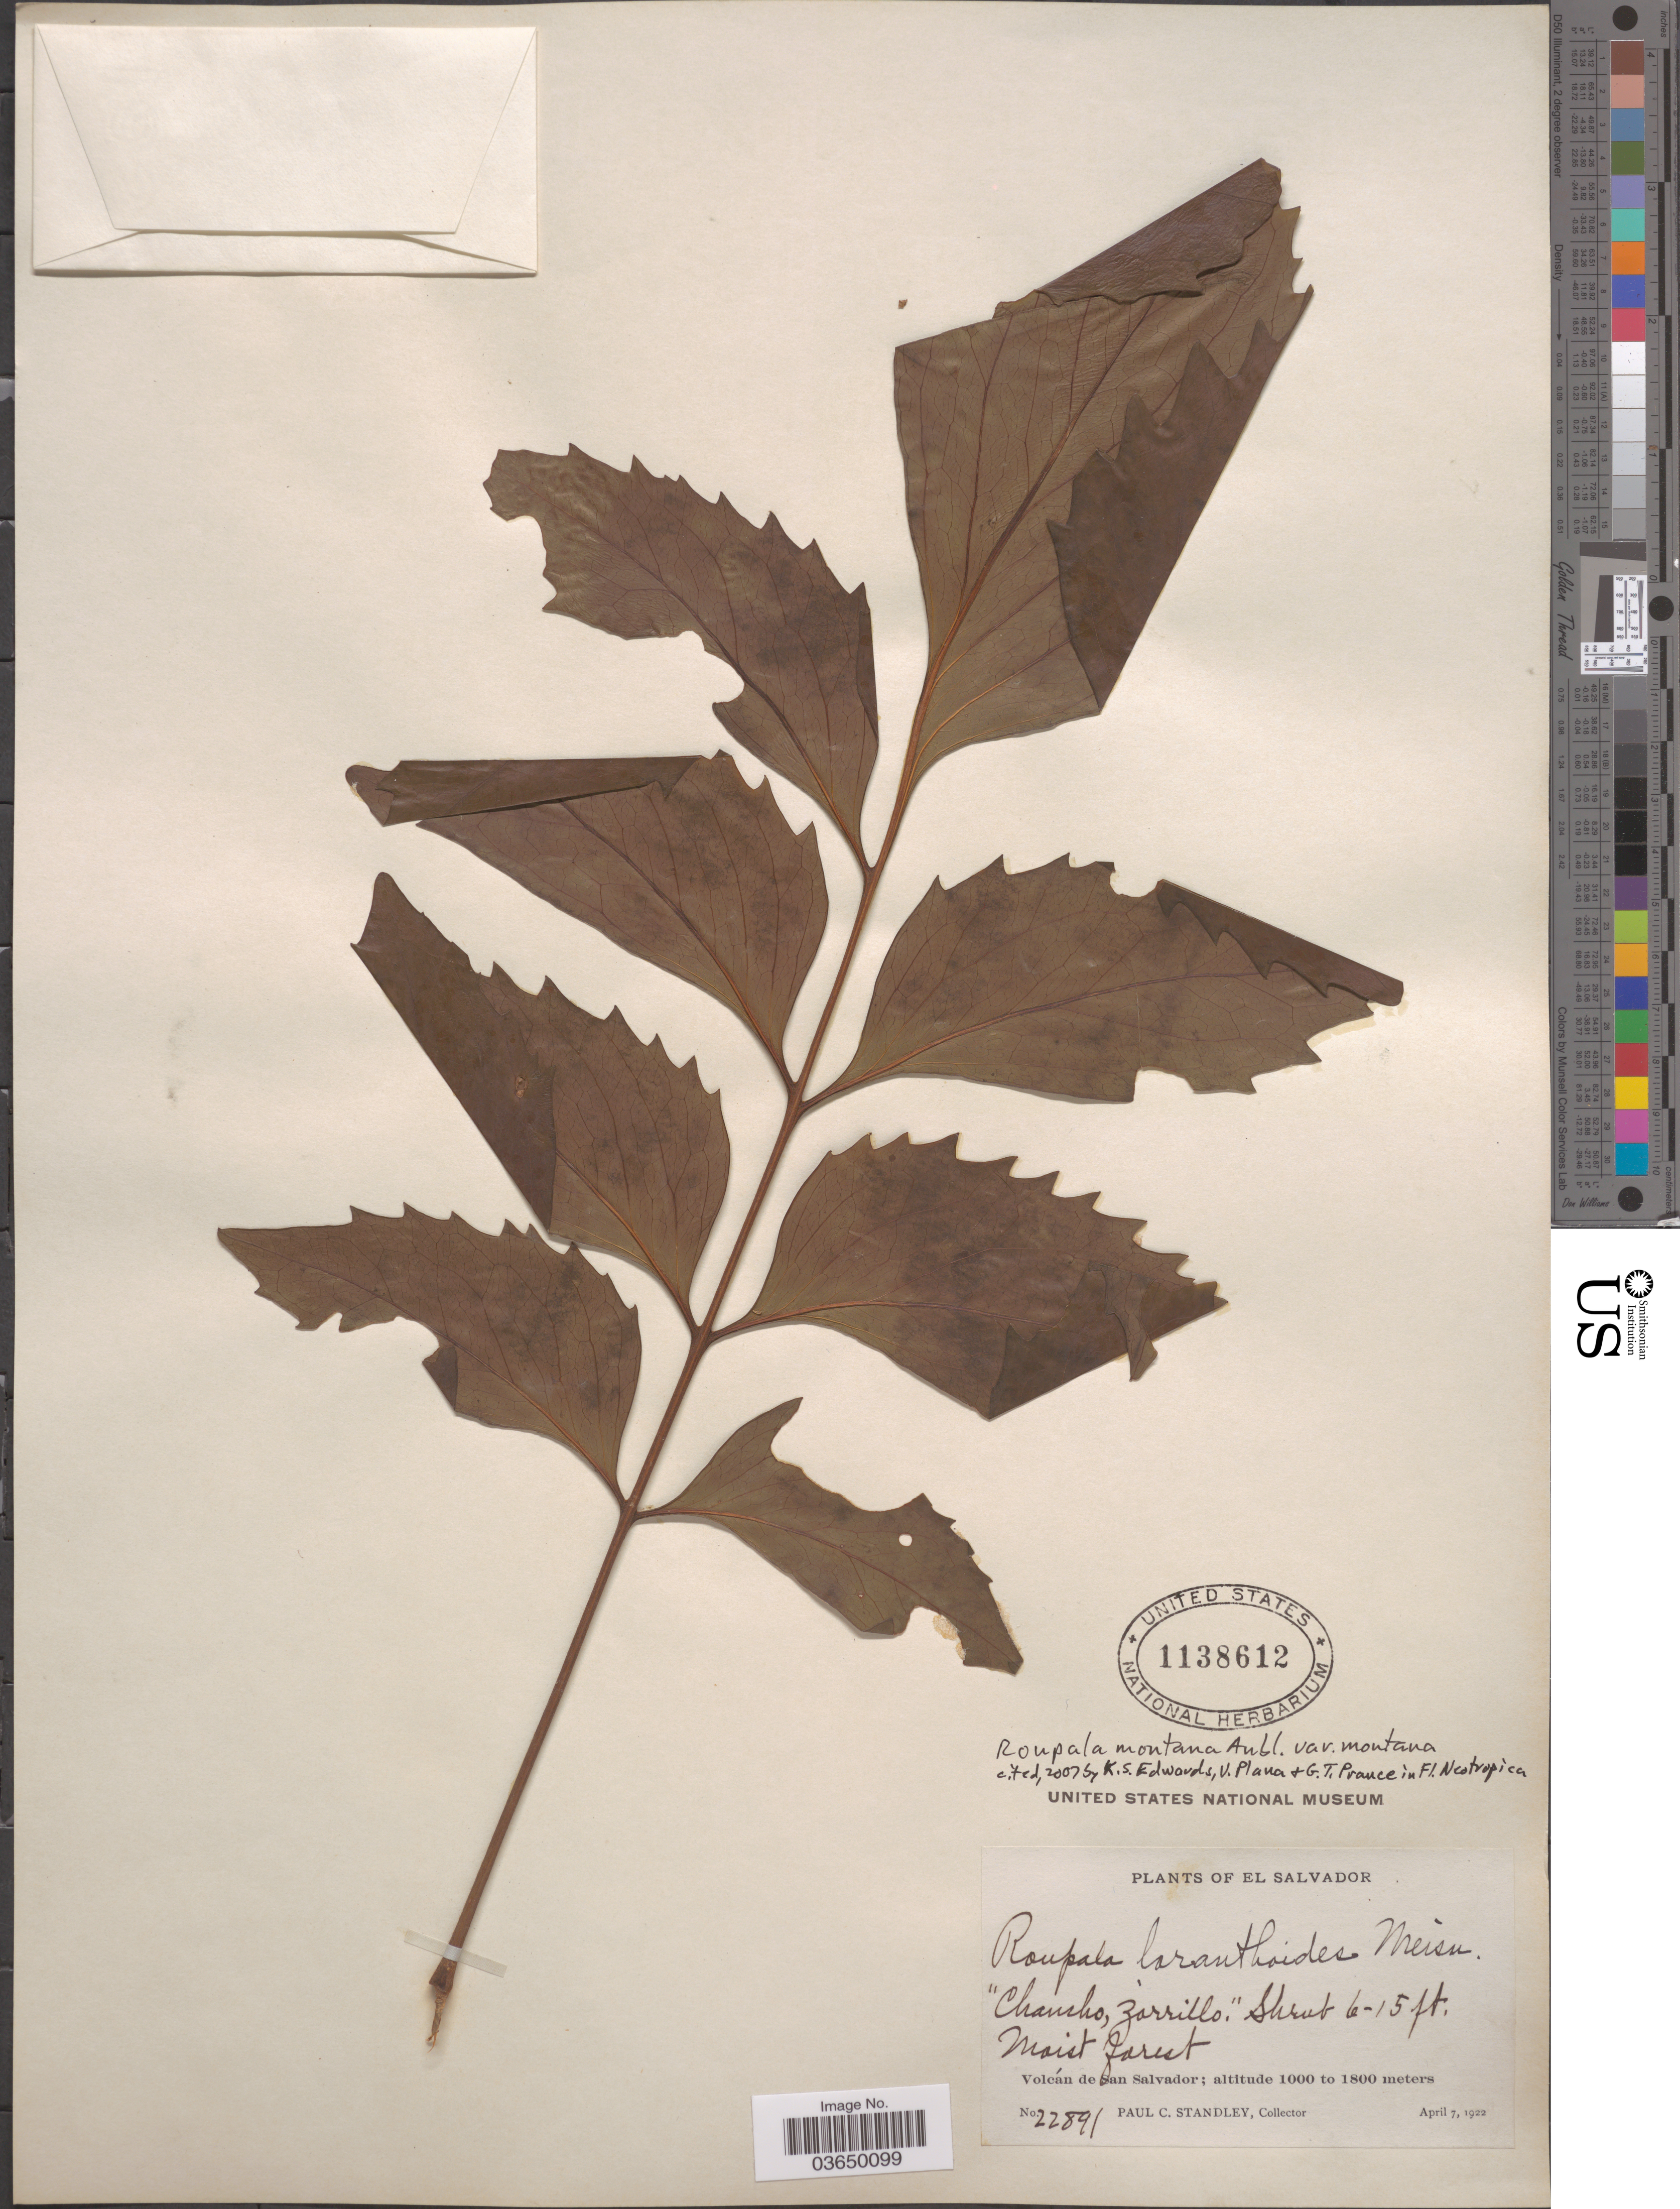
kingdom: Plantae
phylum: Tracheophyta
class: Magnoliopsida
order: Proteales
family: Proteaceae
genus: Roupala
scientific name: Roupala montana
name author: Aubl.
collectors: P. C. Standley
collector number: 22891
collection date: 1922-04-07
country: El Salvador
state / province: San Salvador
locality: Volcán de San Salvador.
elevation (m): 1000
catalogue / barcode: US 1138612